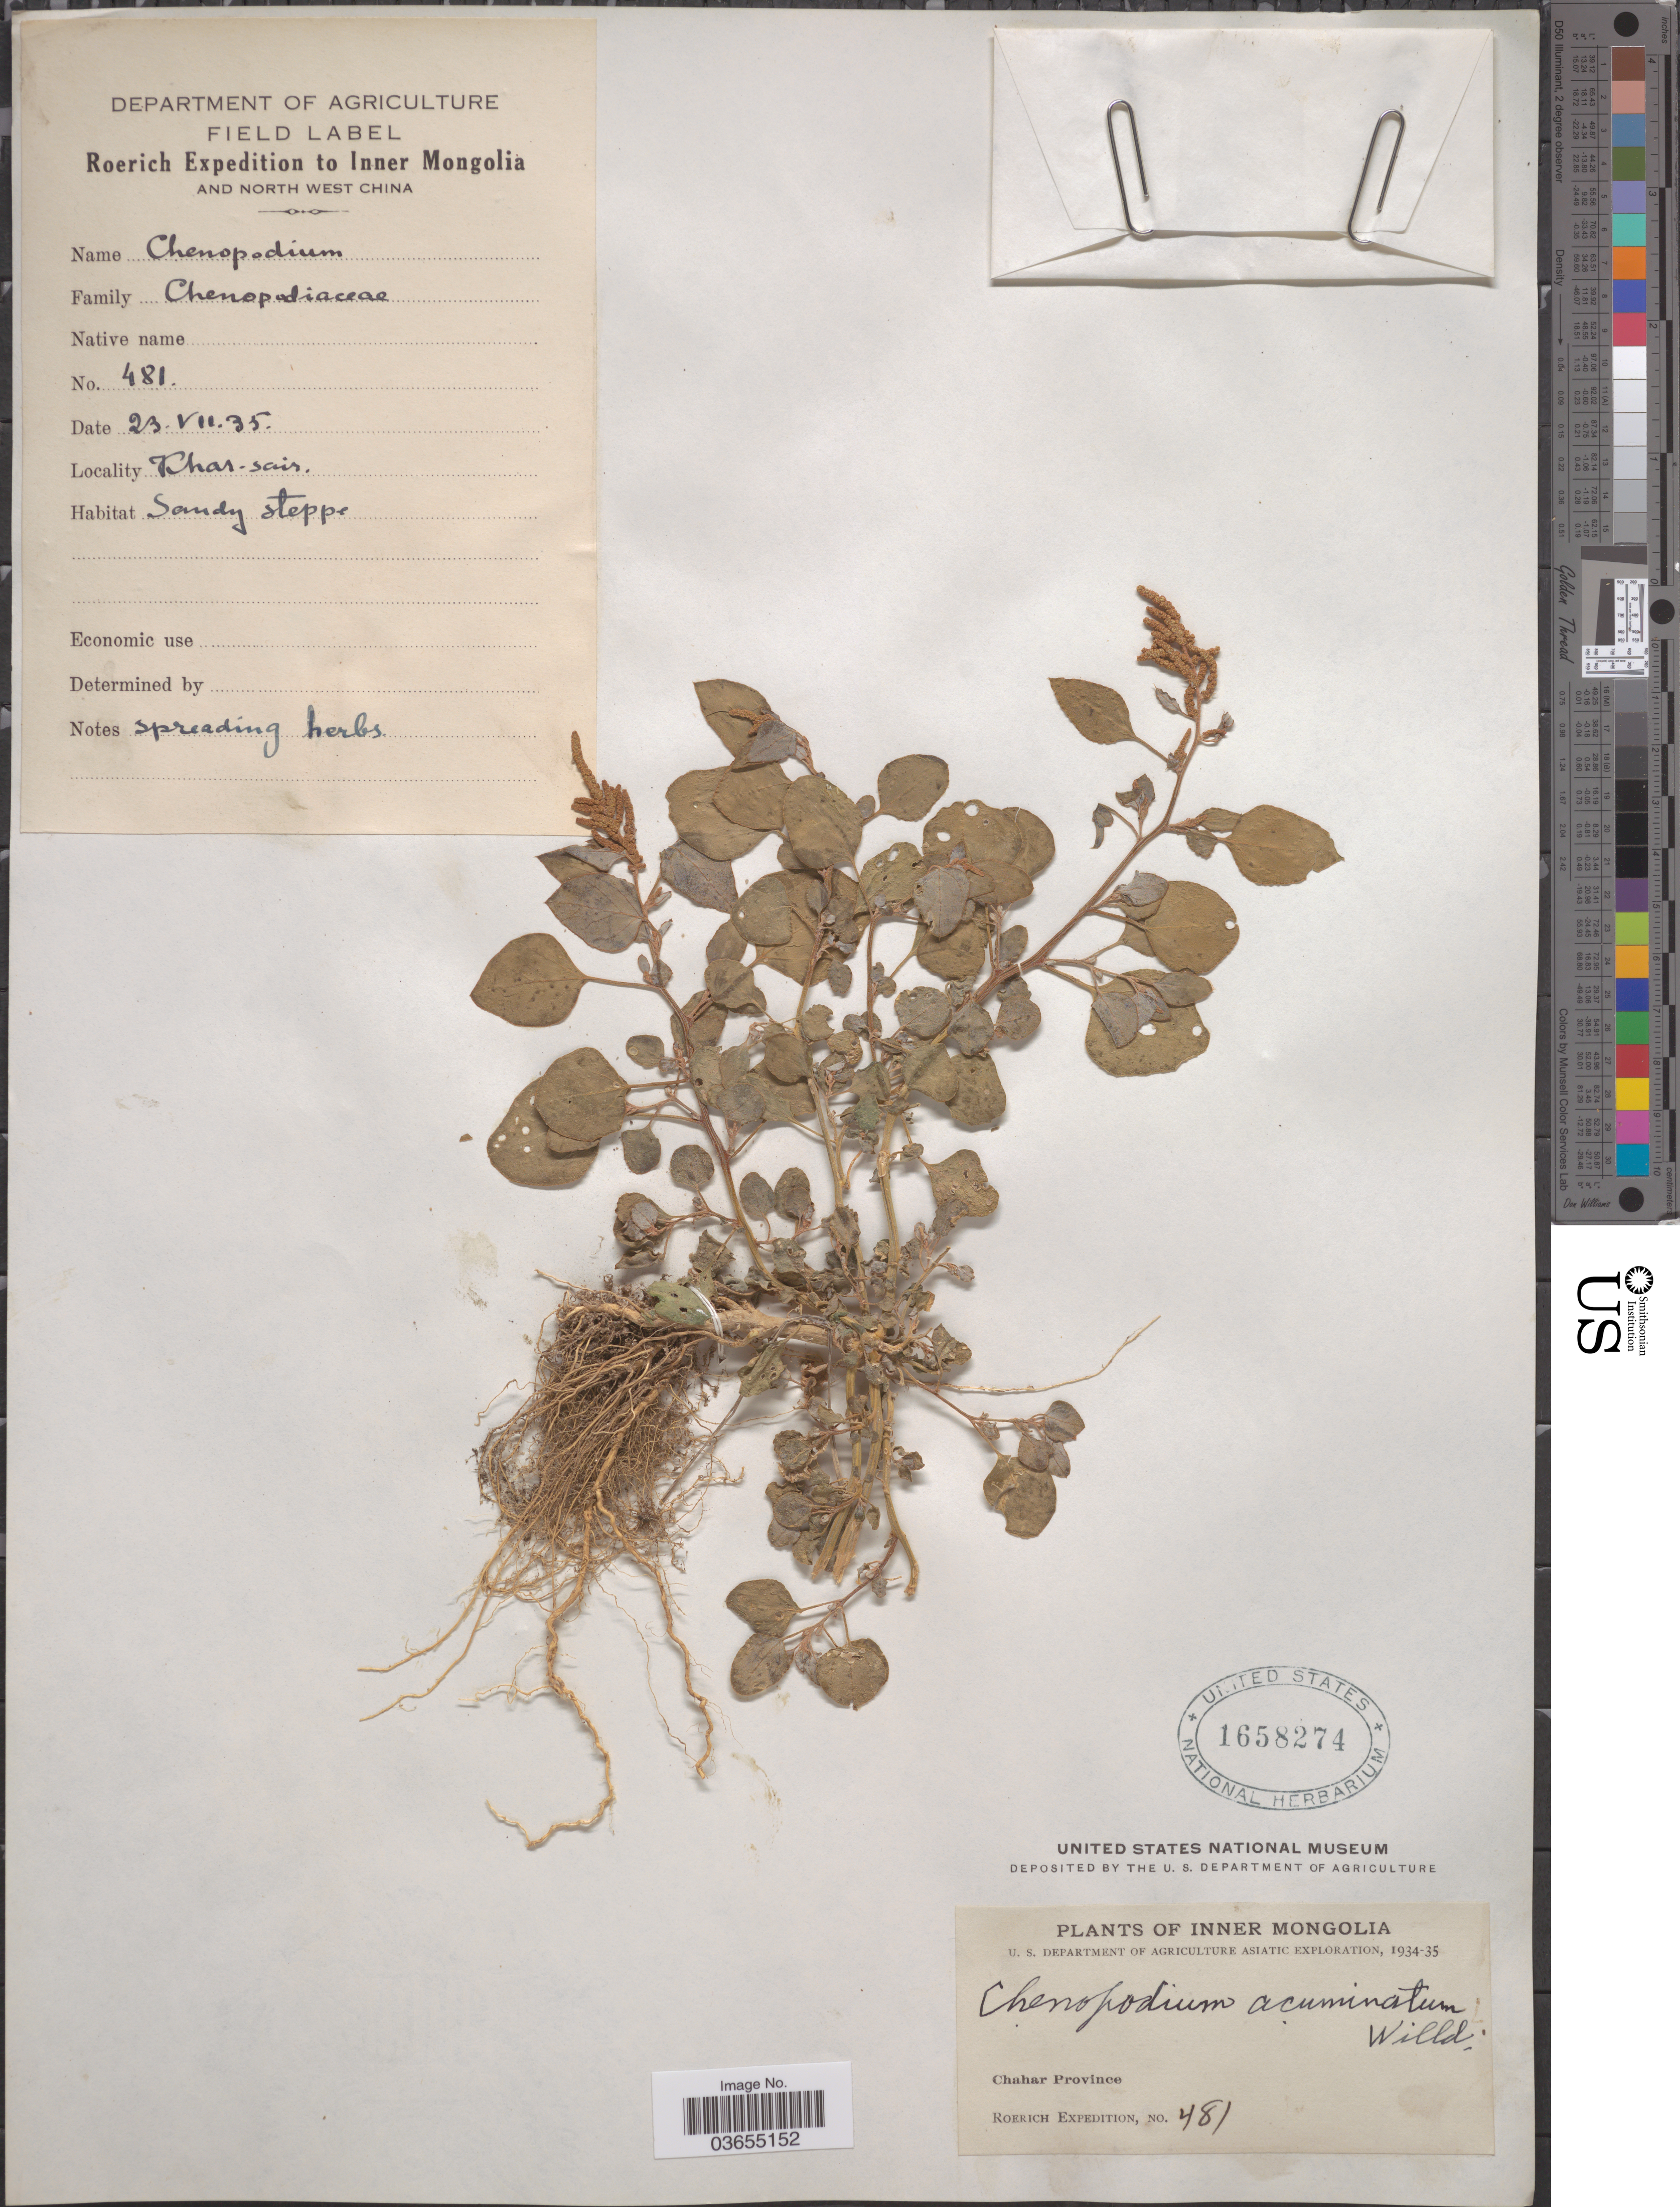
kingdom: Plantae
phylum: Tracheophyta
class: Magnoliopsida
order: Caryophyllales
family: Amaranthaceae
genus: Chenopodium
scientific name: Chenopodium acuminatum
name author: Willd.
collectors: Roerich Expedition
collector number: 481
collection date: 1935-07-23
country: China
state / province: Nei Monggol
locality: Inner Mongolia. Chahar Province. Khar-sais.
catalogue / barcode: US 1658274